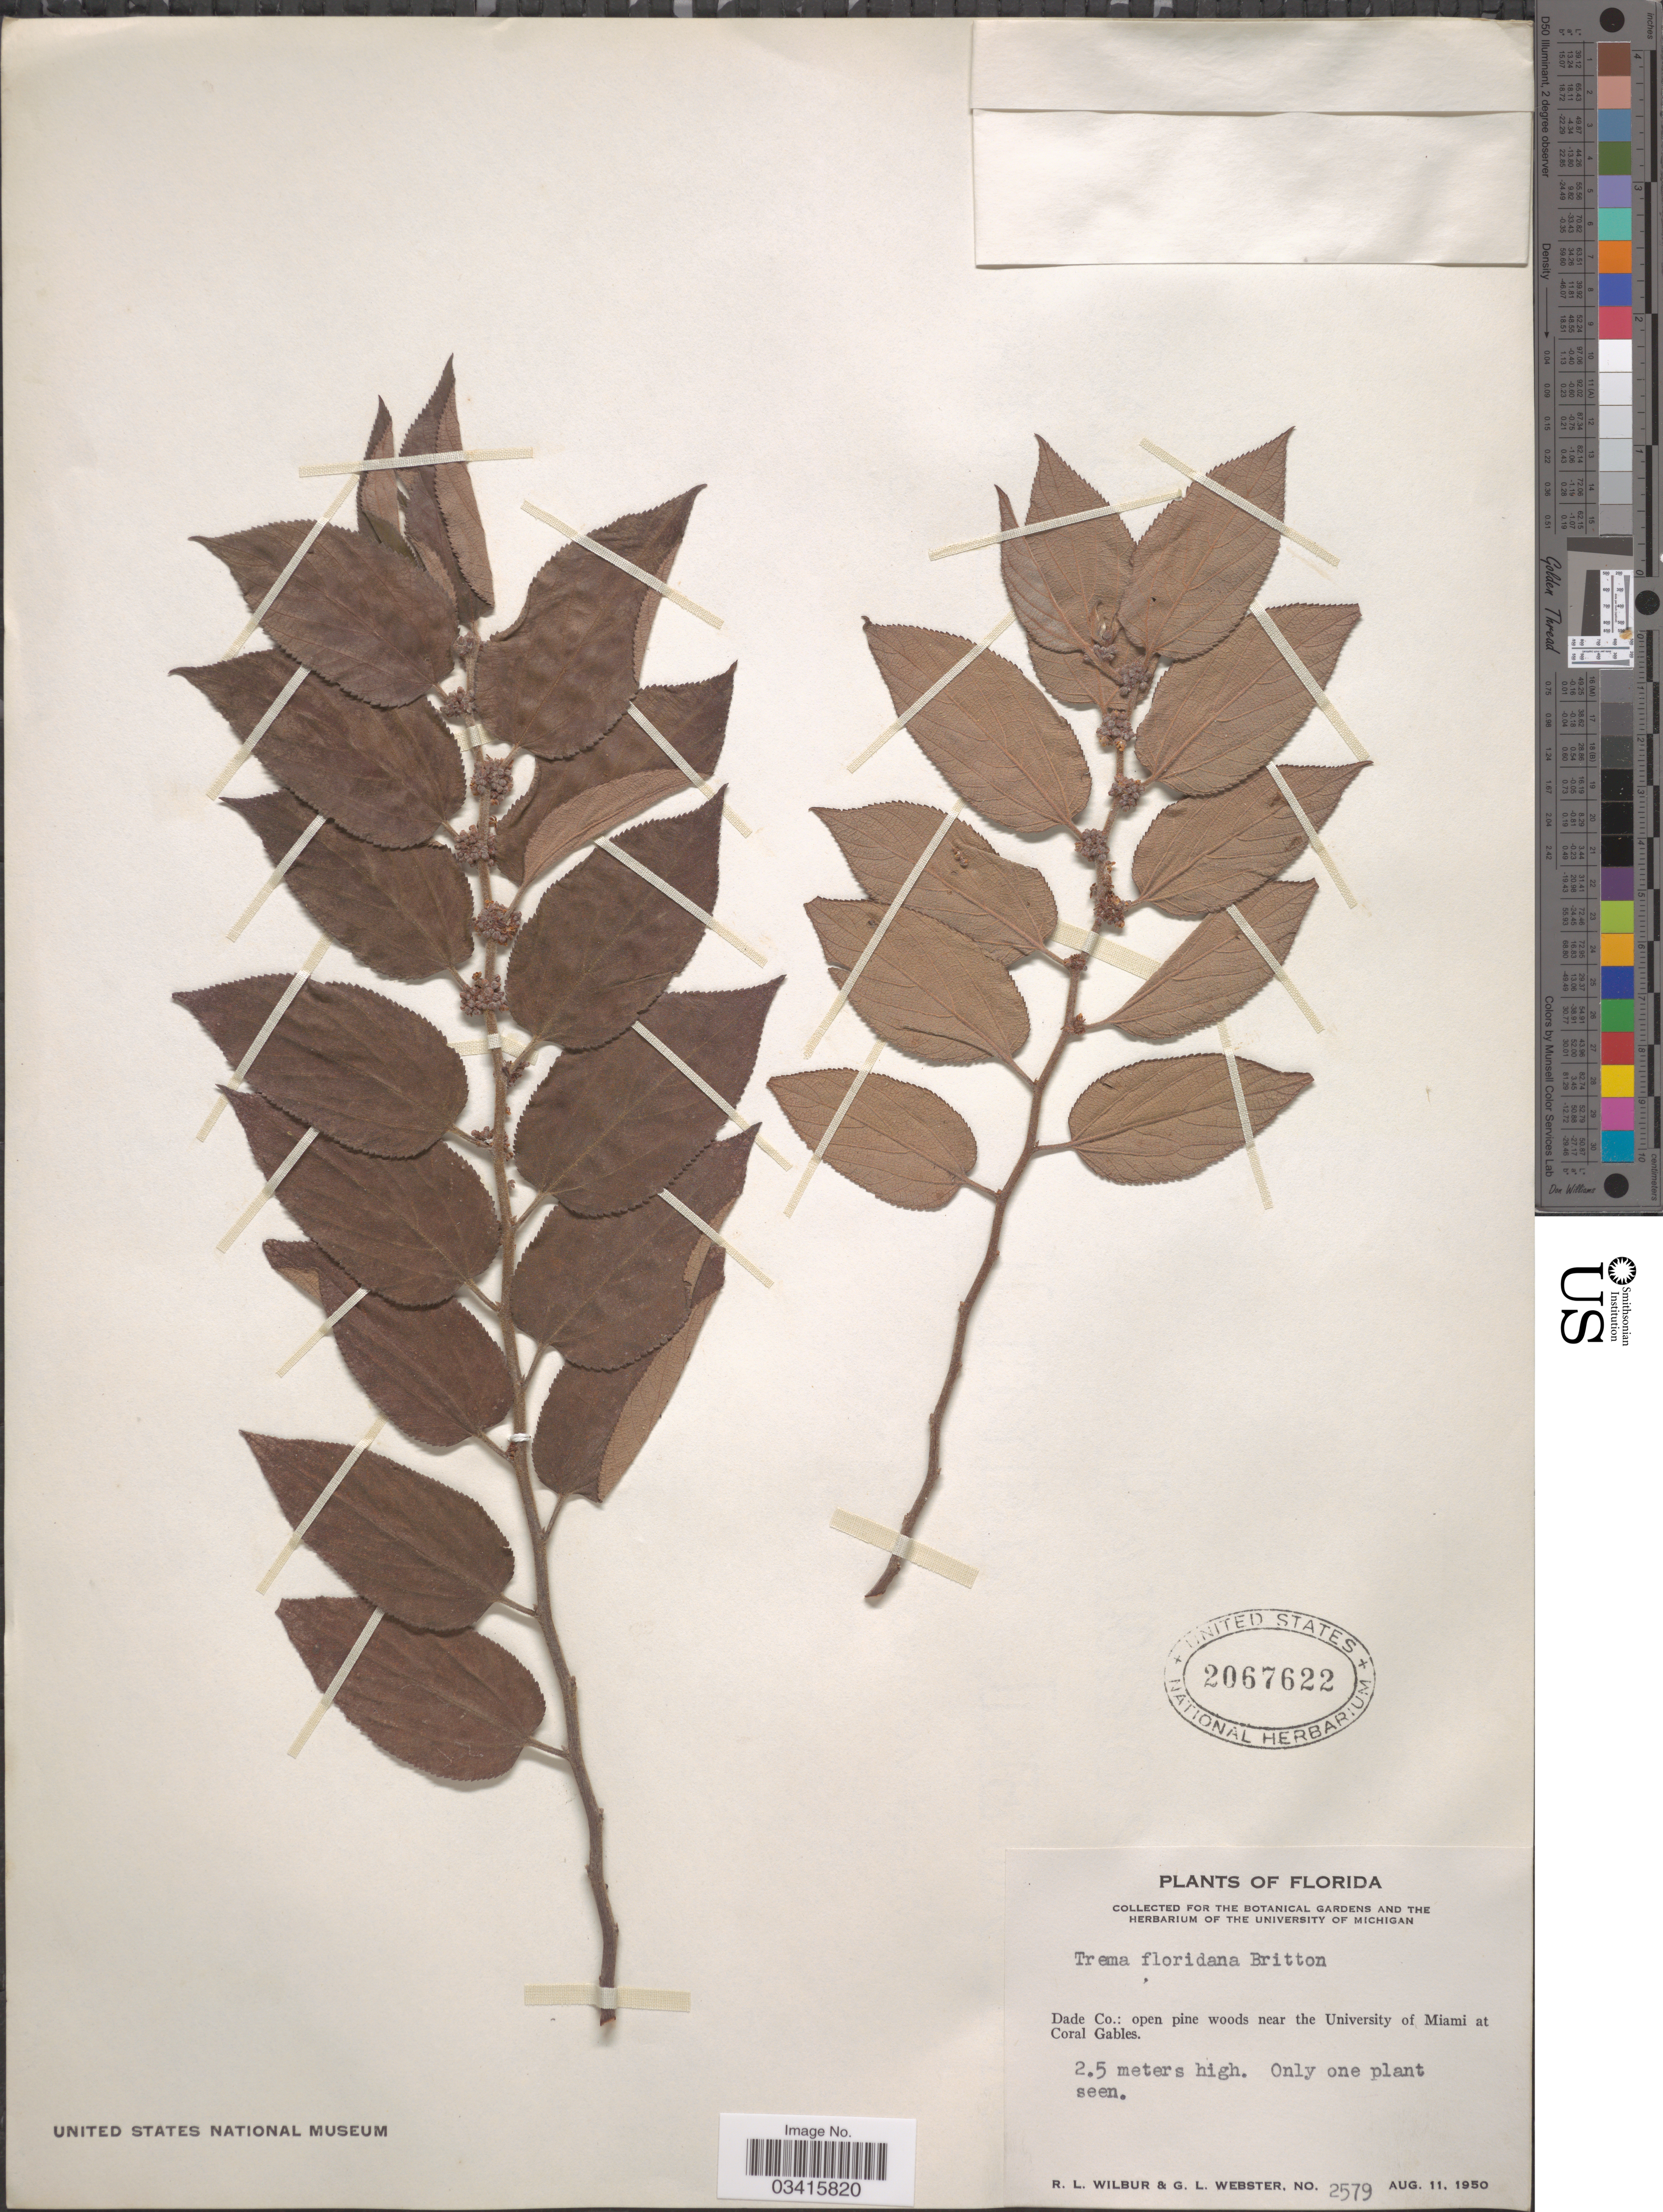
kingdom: Plantae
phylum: Tracheophyta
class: Magnoliopsida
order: Rosales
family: Cannabaceae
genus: Trema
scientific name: Trema floridanum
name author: Britton ex Small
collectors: R. L. Wilbur & G. L. Webster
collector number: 2579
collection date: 1950-08-11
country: United States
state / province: Florida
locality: Dade Co.: open pine woods near the University of Miami at Coral Gables.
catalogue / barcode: US 2067622